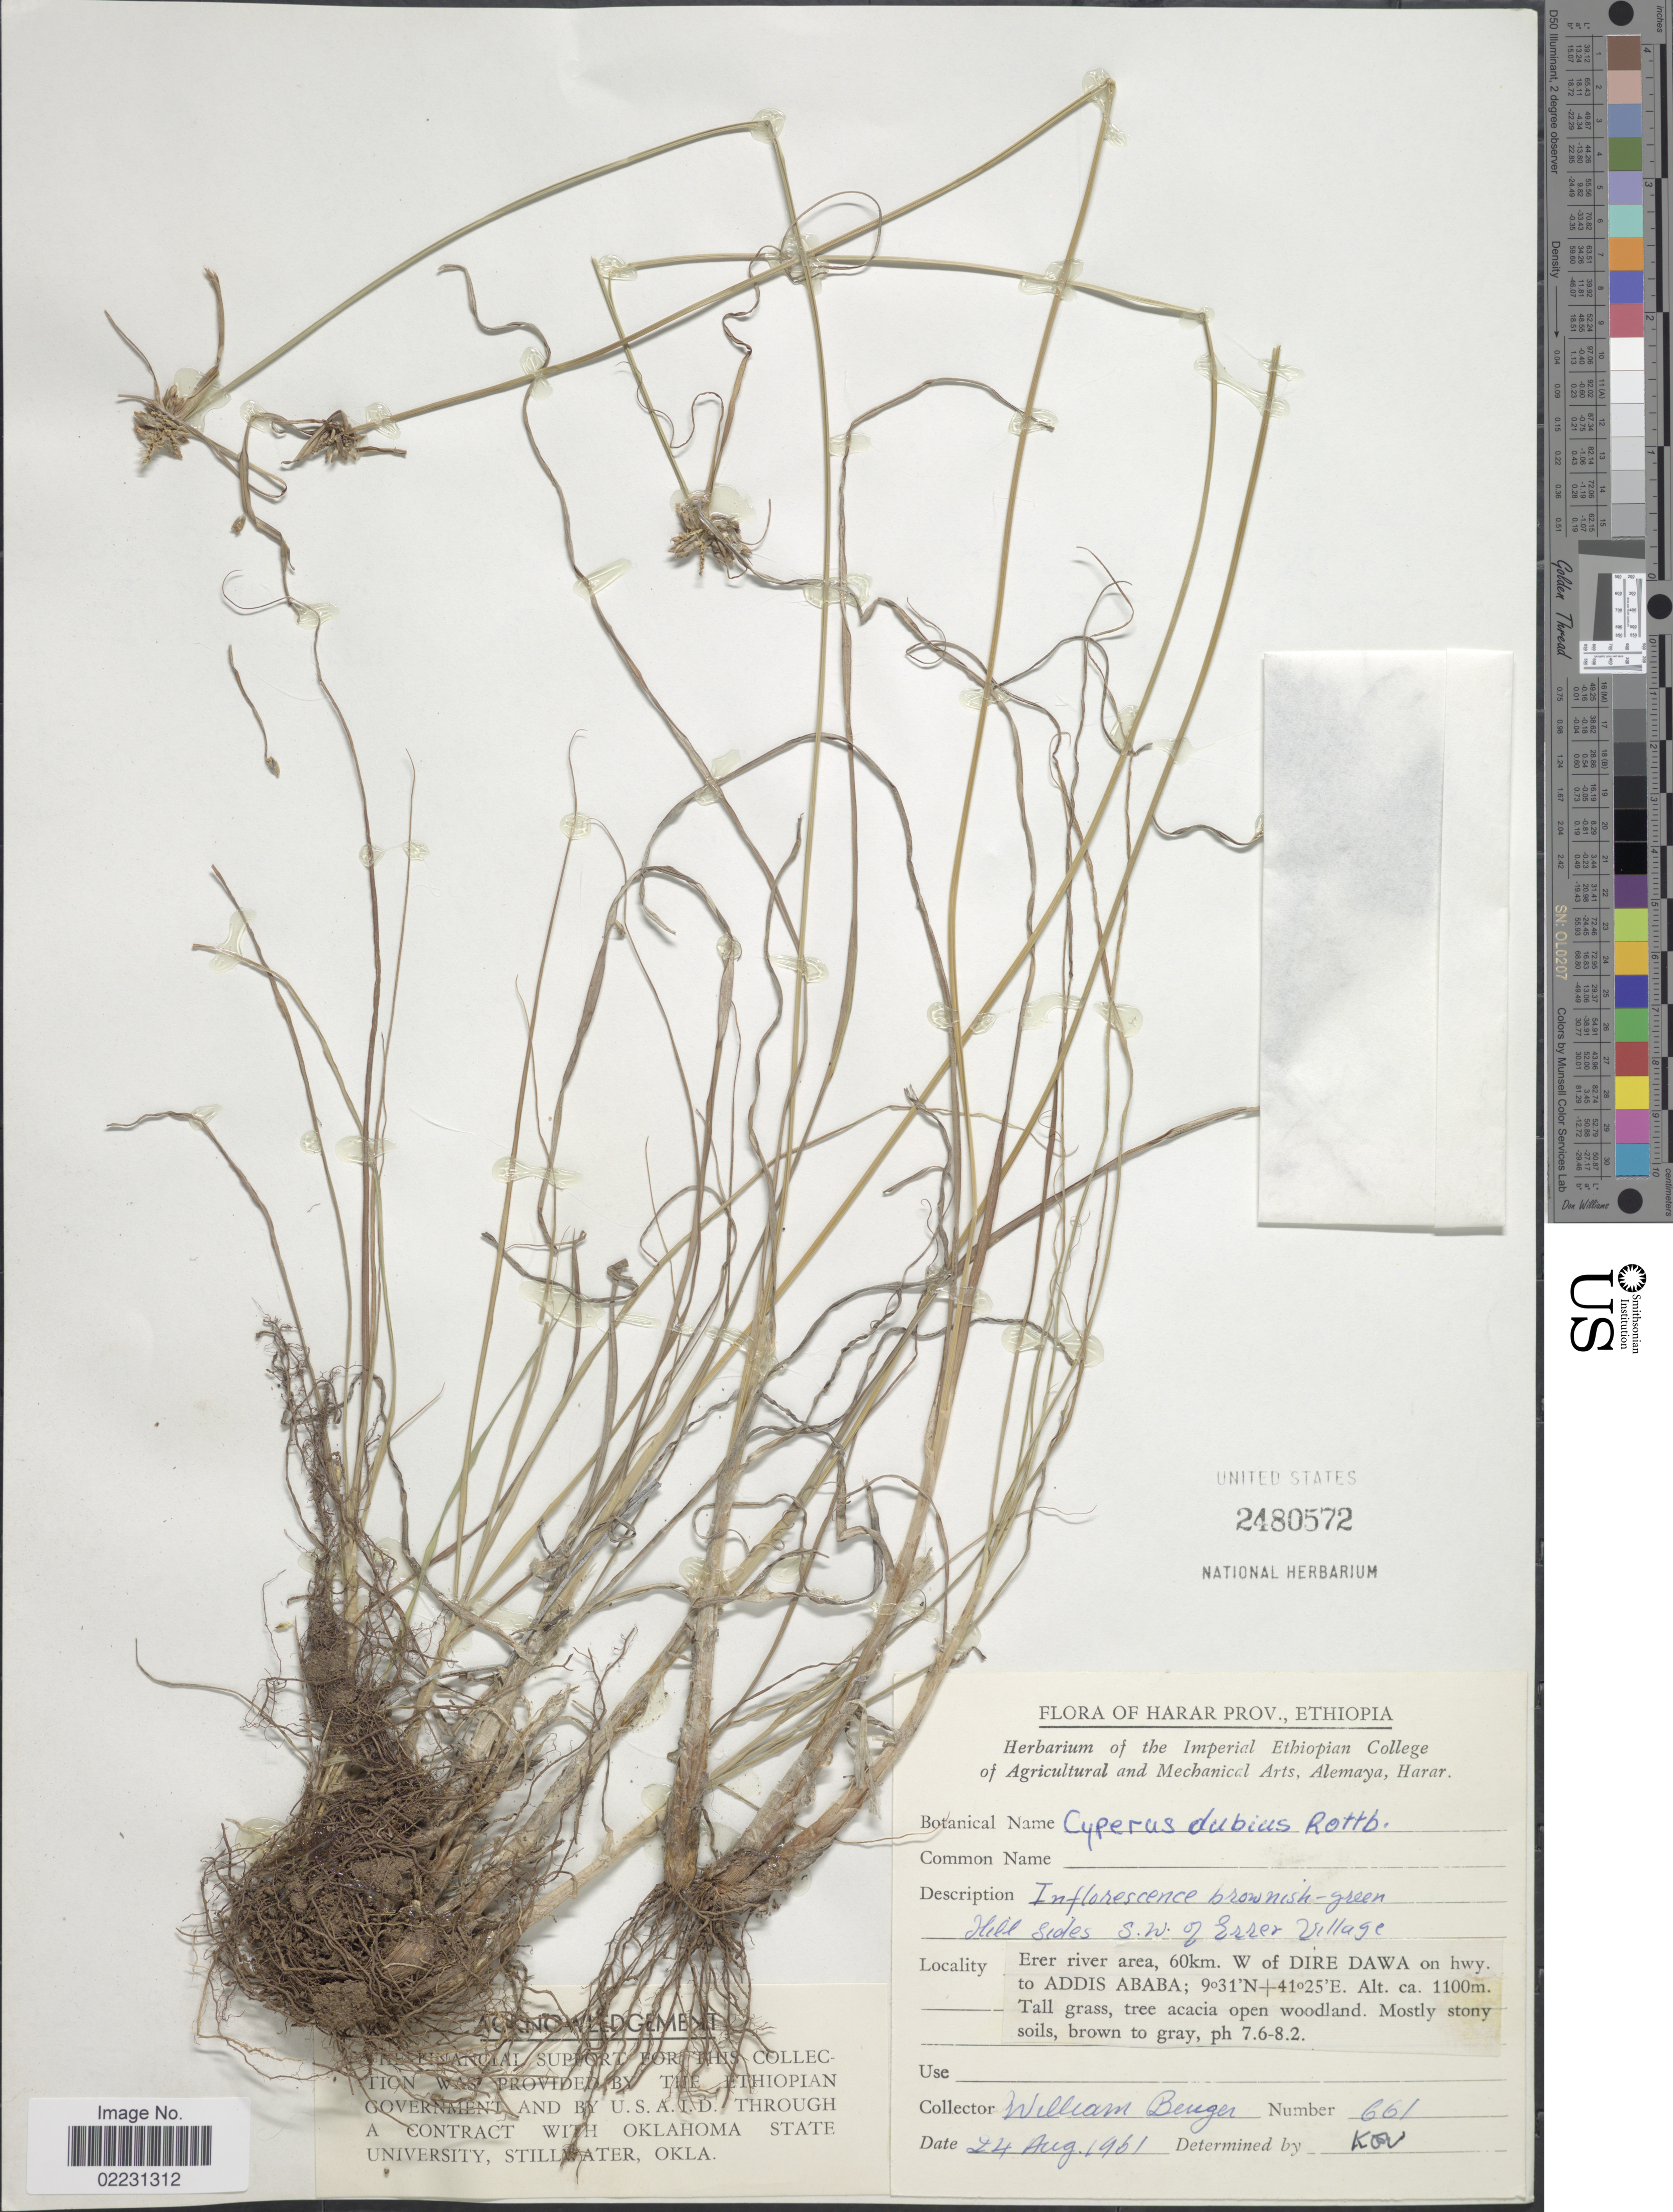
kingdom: Plantae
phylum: Tracheophyta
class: Liliopsida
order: Poales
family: Cyperaceae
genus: Cyperus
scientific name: Cyperus dubius Rottb. var. dubius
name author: Rottb.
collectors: W. Burger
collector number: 601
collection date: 1961-08-24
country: Ethiopia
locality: Harar Prov. Erer river area, 60km. W of Dire Dawa on hwy. to Addis Ababa. Hill sides S.W. of Errer Village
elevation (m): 1100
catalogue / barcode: US 2480572